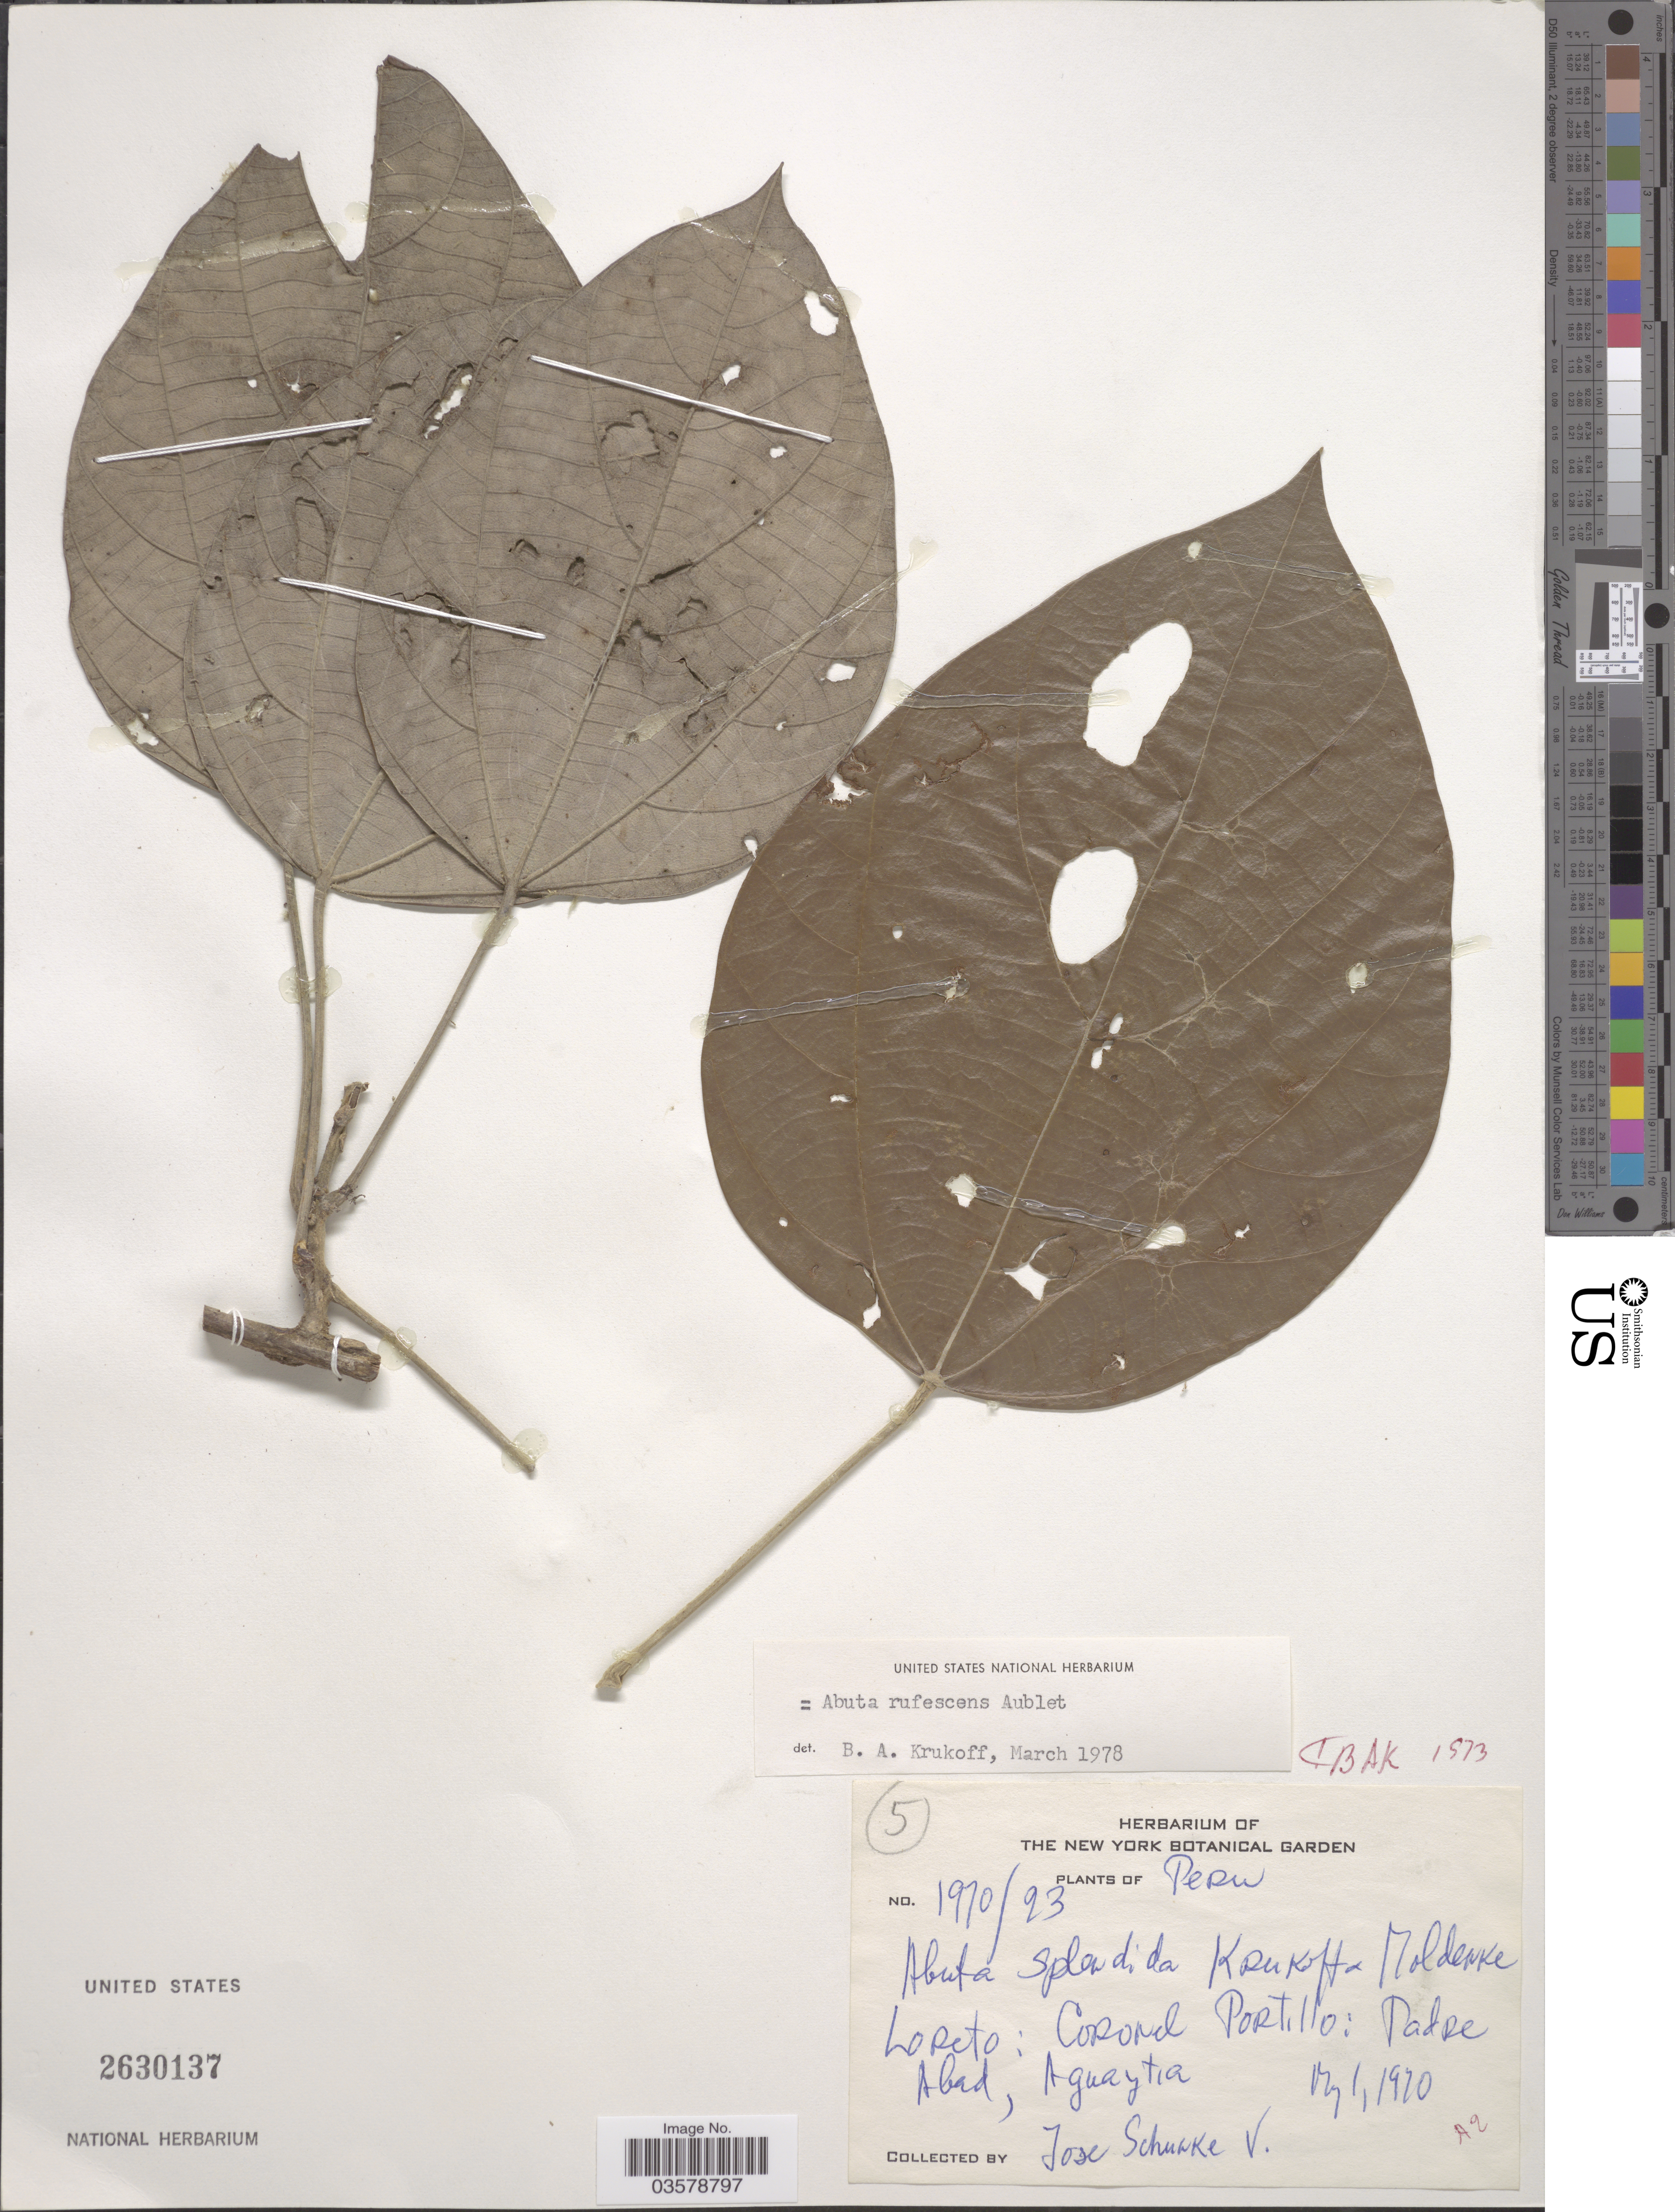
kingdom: Plantae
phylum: Tracheophyta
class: Magnoliopsida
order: Ranunculales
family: Menispermaceae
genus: Abuta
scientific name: Abuta rufescens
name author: Aubl.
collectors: J. Schunke Vigo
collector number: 1970/23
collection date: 1970-05-01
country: Peru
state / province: Loreto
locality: Coronel Portillo: Padre Abad, Aguaytia.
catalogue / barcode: US 2630137